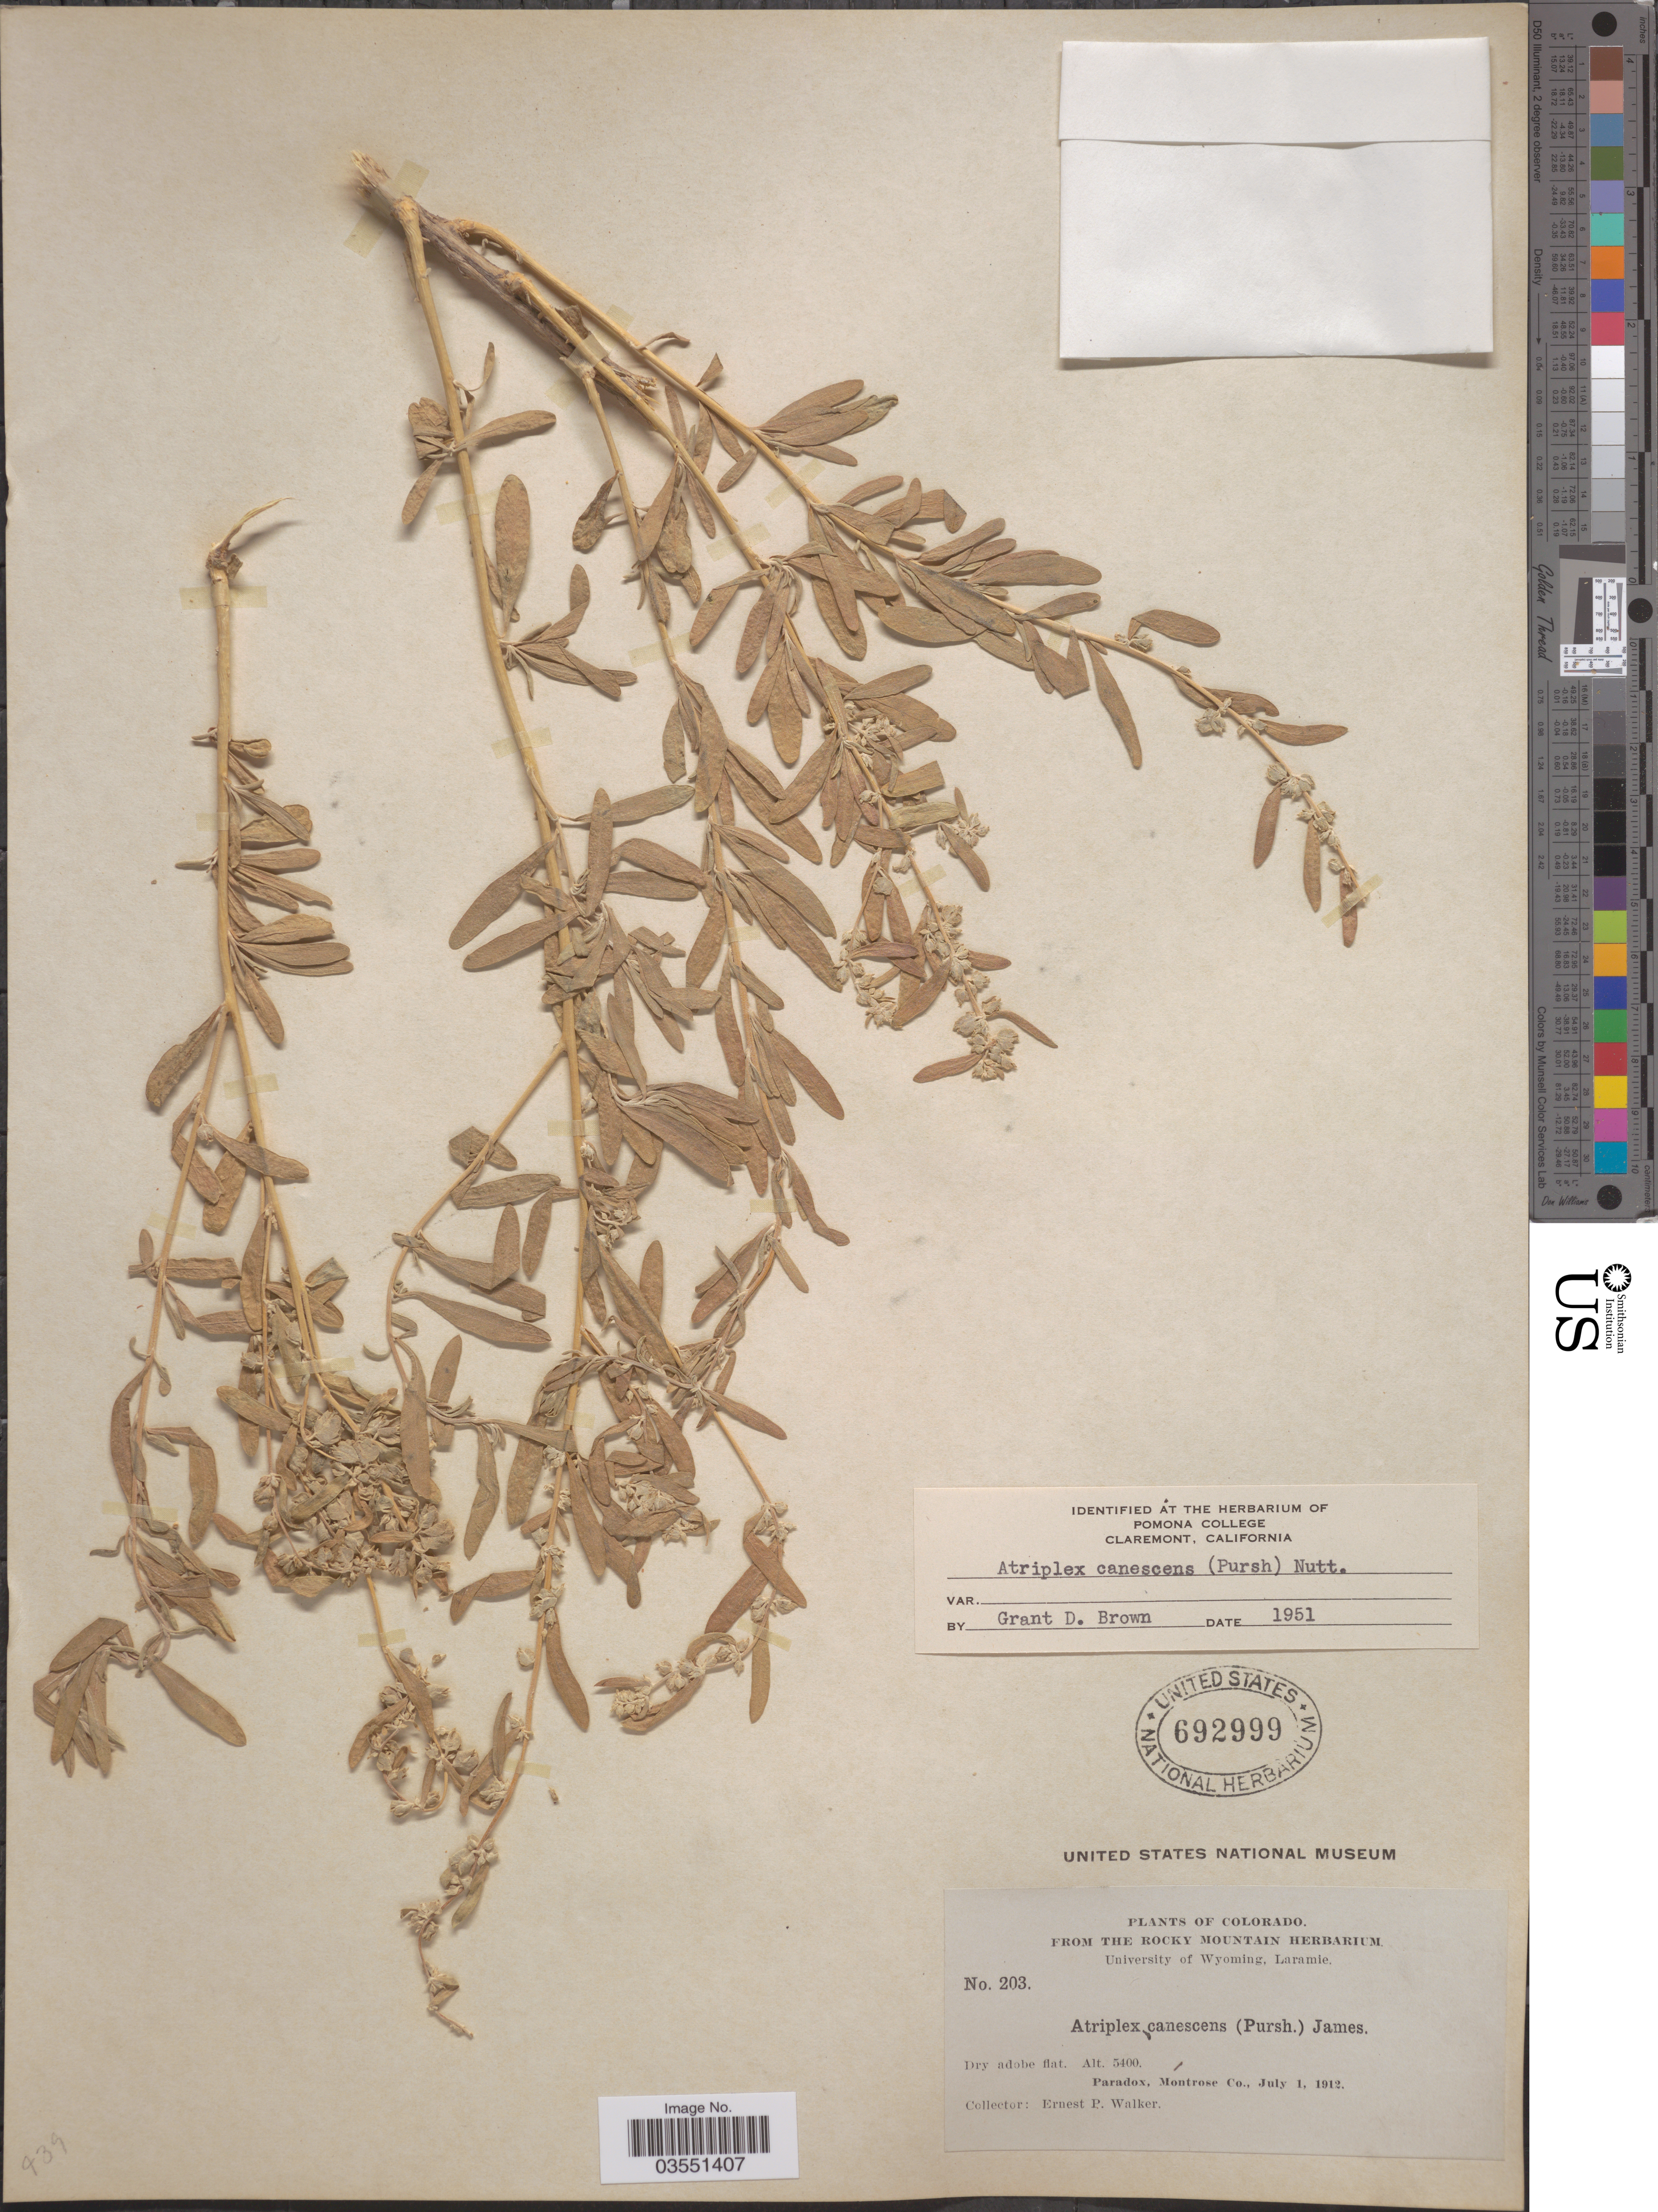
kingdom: Plantae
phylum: Tracheophyta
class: Magnoliopsida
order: Caryophyllales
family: Amaranthaceae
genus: Atriplex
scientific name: Atriplex canescens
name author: (Pursh) Nutt.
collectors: E. P. Walker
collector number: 203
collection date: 1912-07-01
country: United States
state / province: Colorado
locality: Paradox, Montrose Co.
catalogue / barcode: US 692999